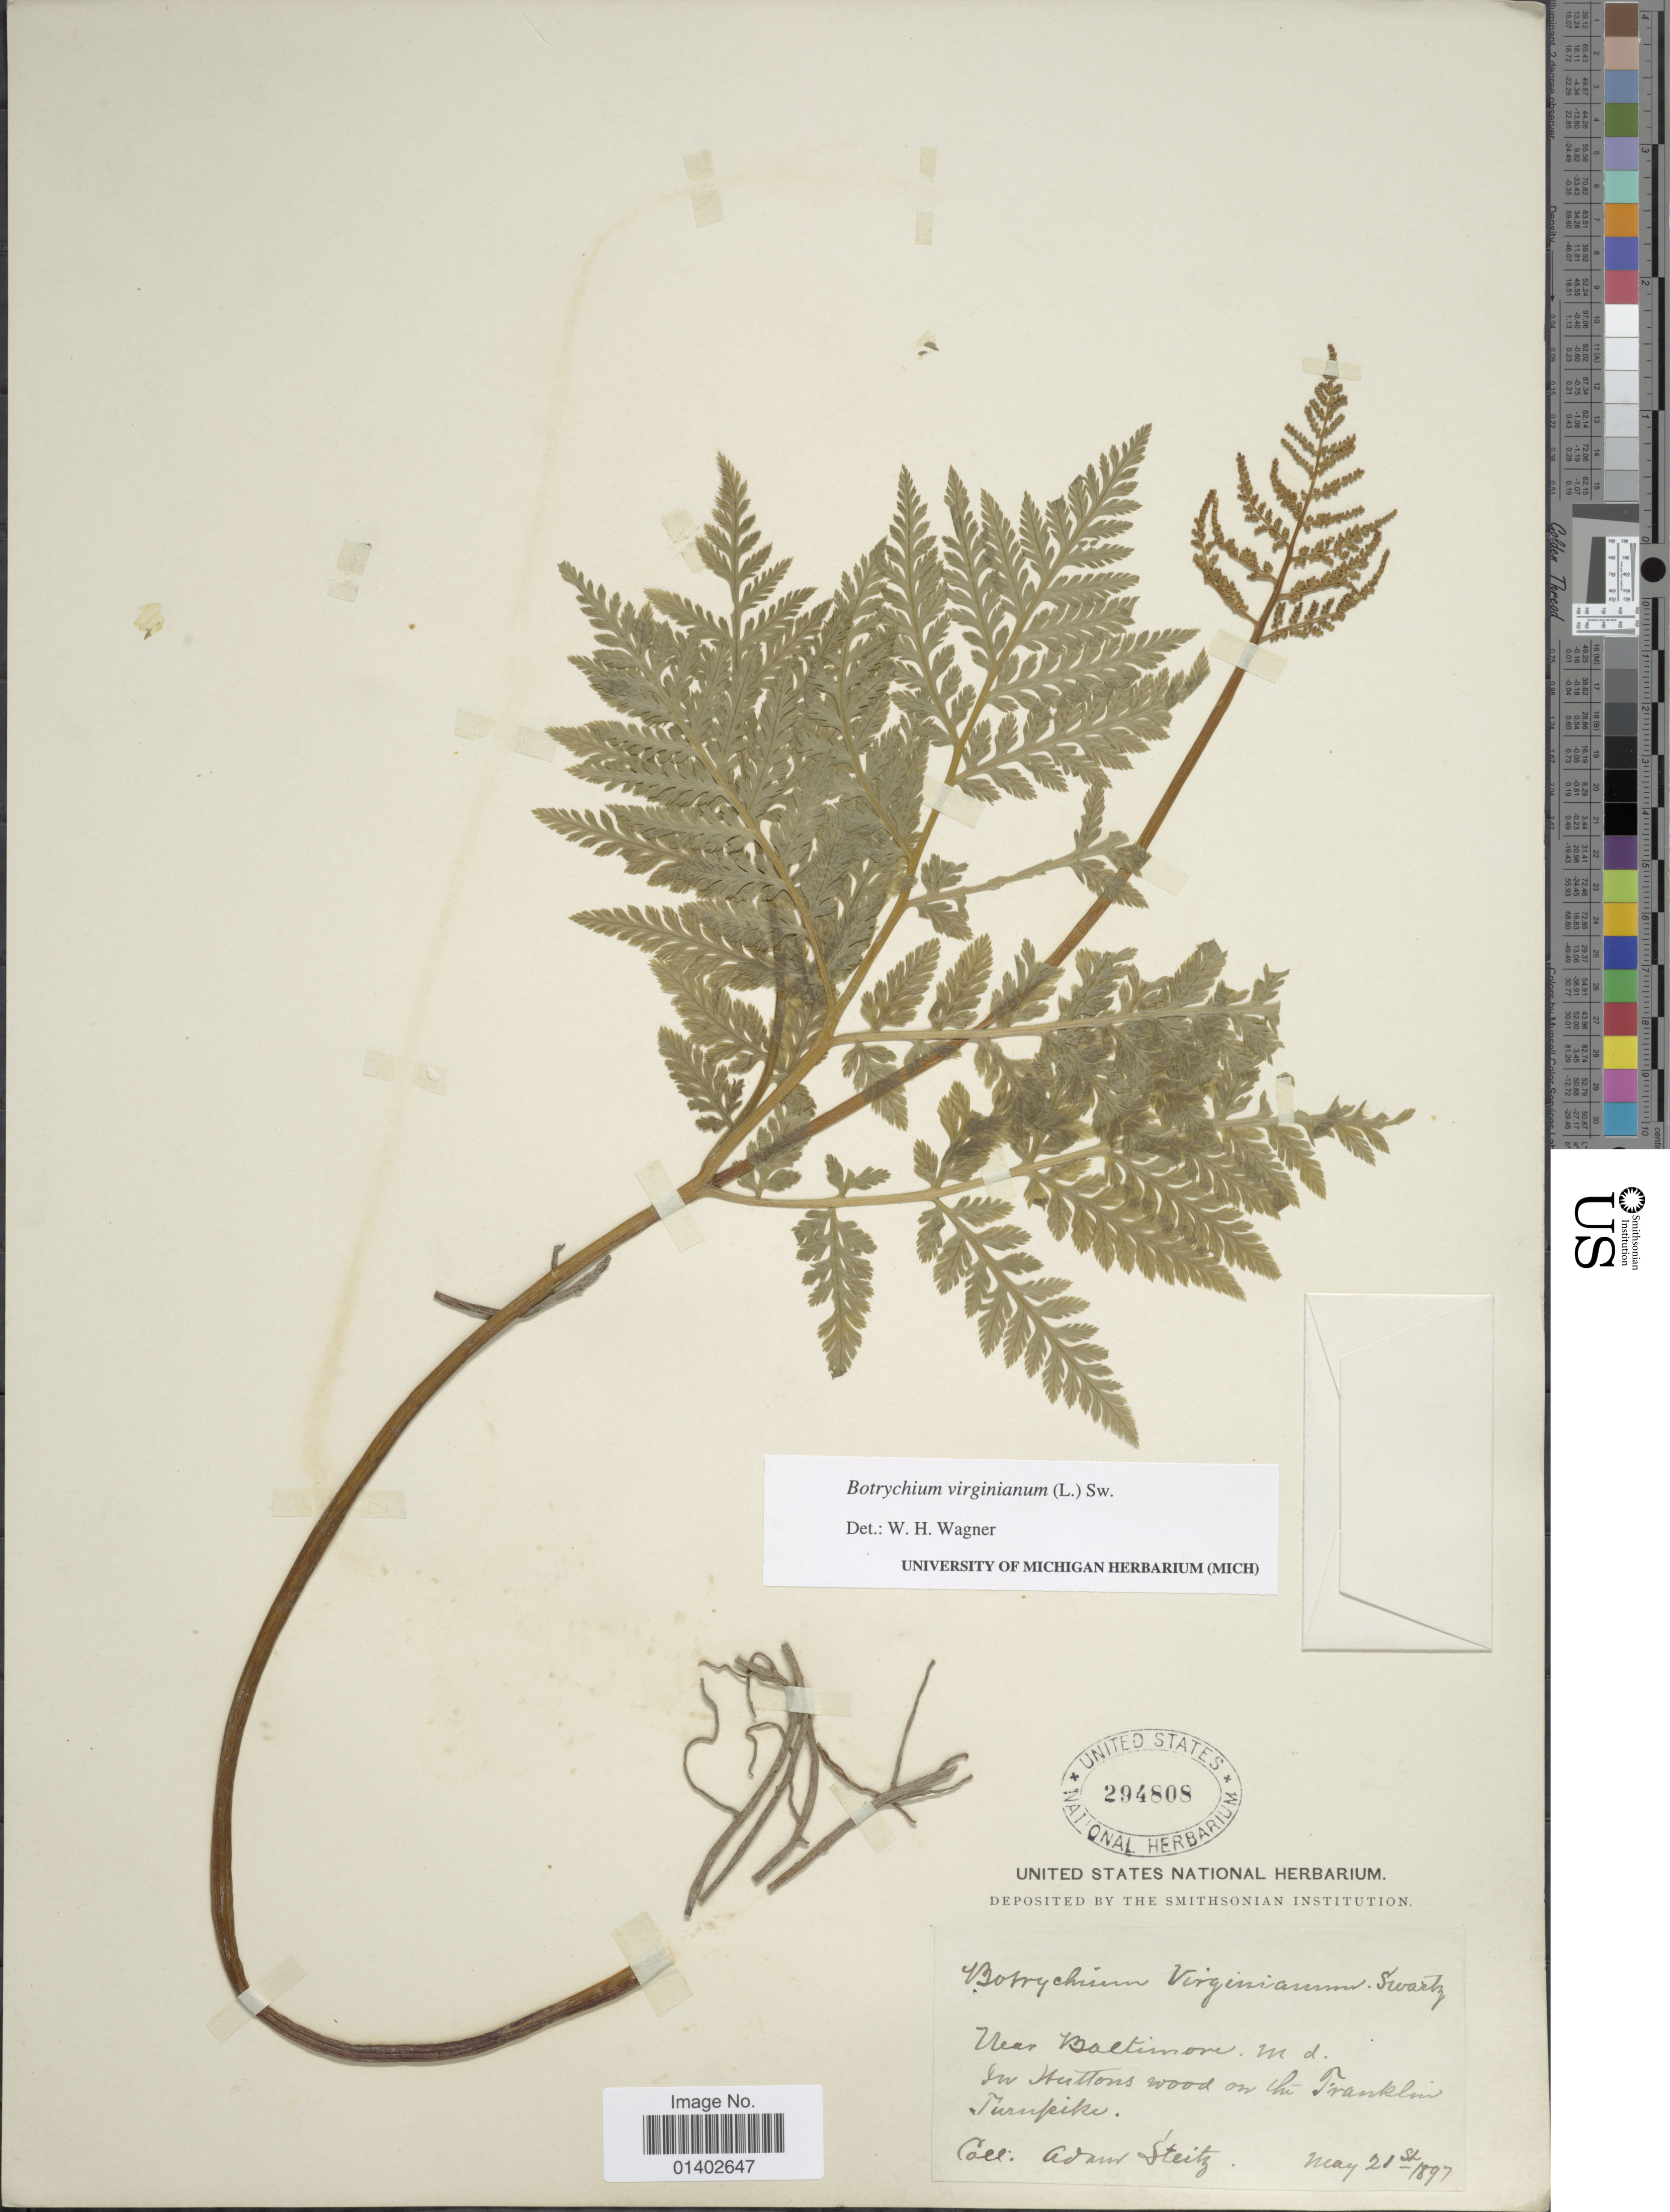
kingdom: Plantae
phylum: Tracheophyta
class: Polypodiopsida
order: Ophioglossales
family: Ophioglossaceae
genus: Botrychium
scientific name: Botrychium virginianum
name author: (L.) Sw.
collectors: A. Steitz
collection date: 1897-05-21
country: United States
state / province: Maryland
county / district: Baltimore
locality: Near Baltimore, In Huttons wood on the Franklin Turnpike.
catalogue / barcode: US 294808